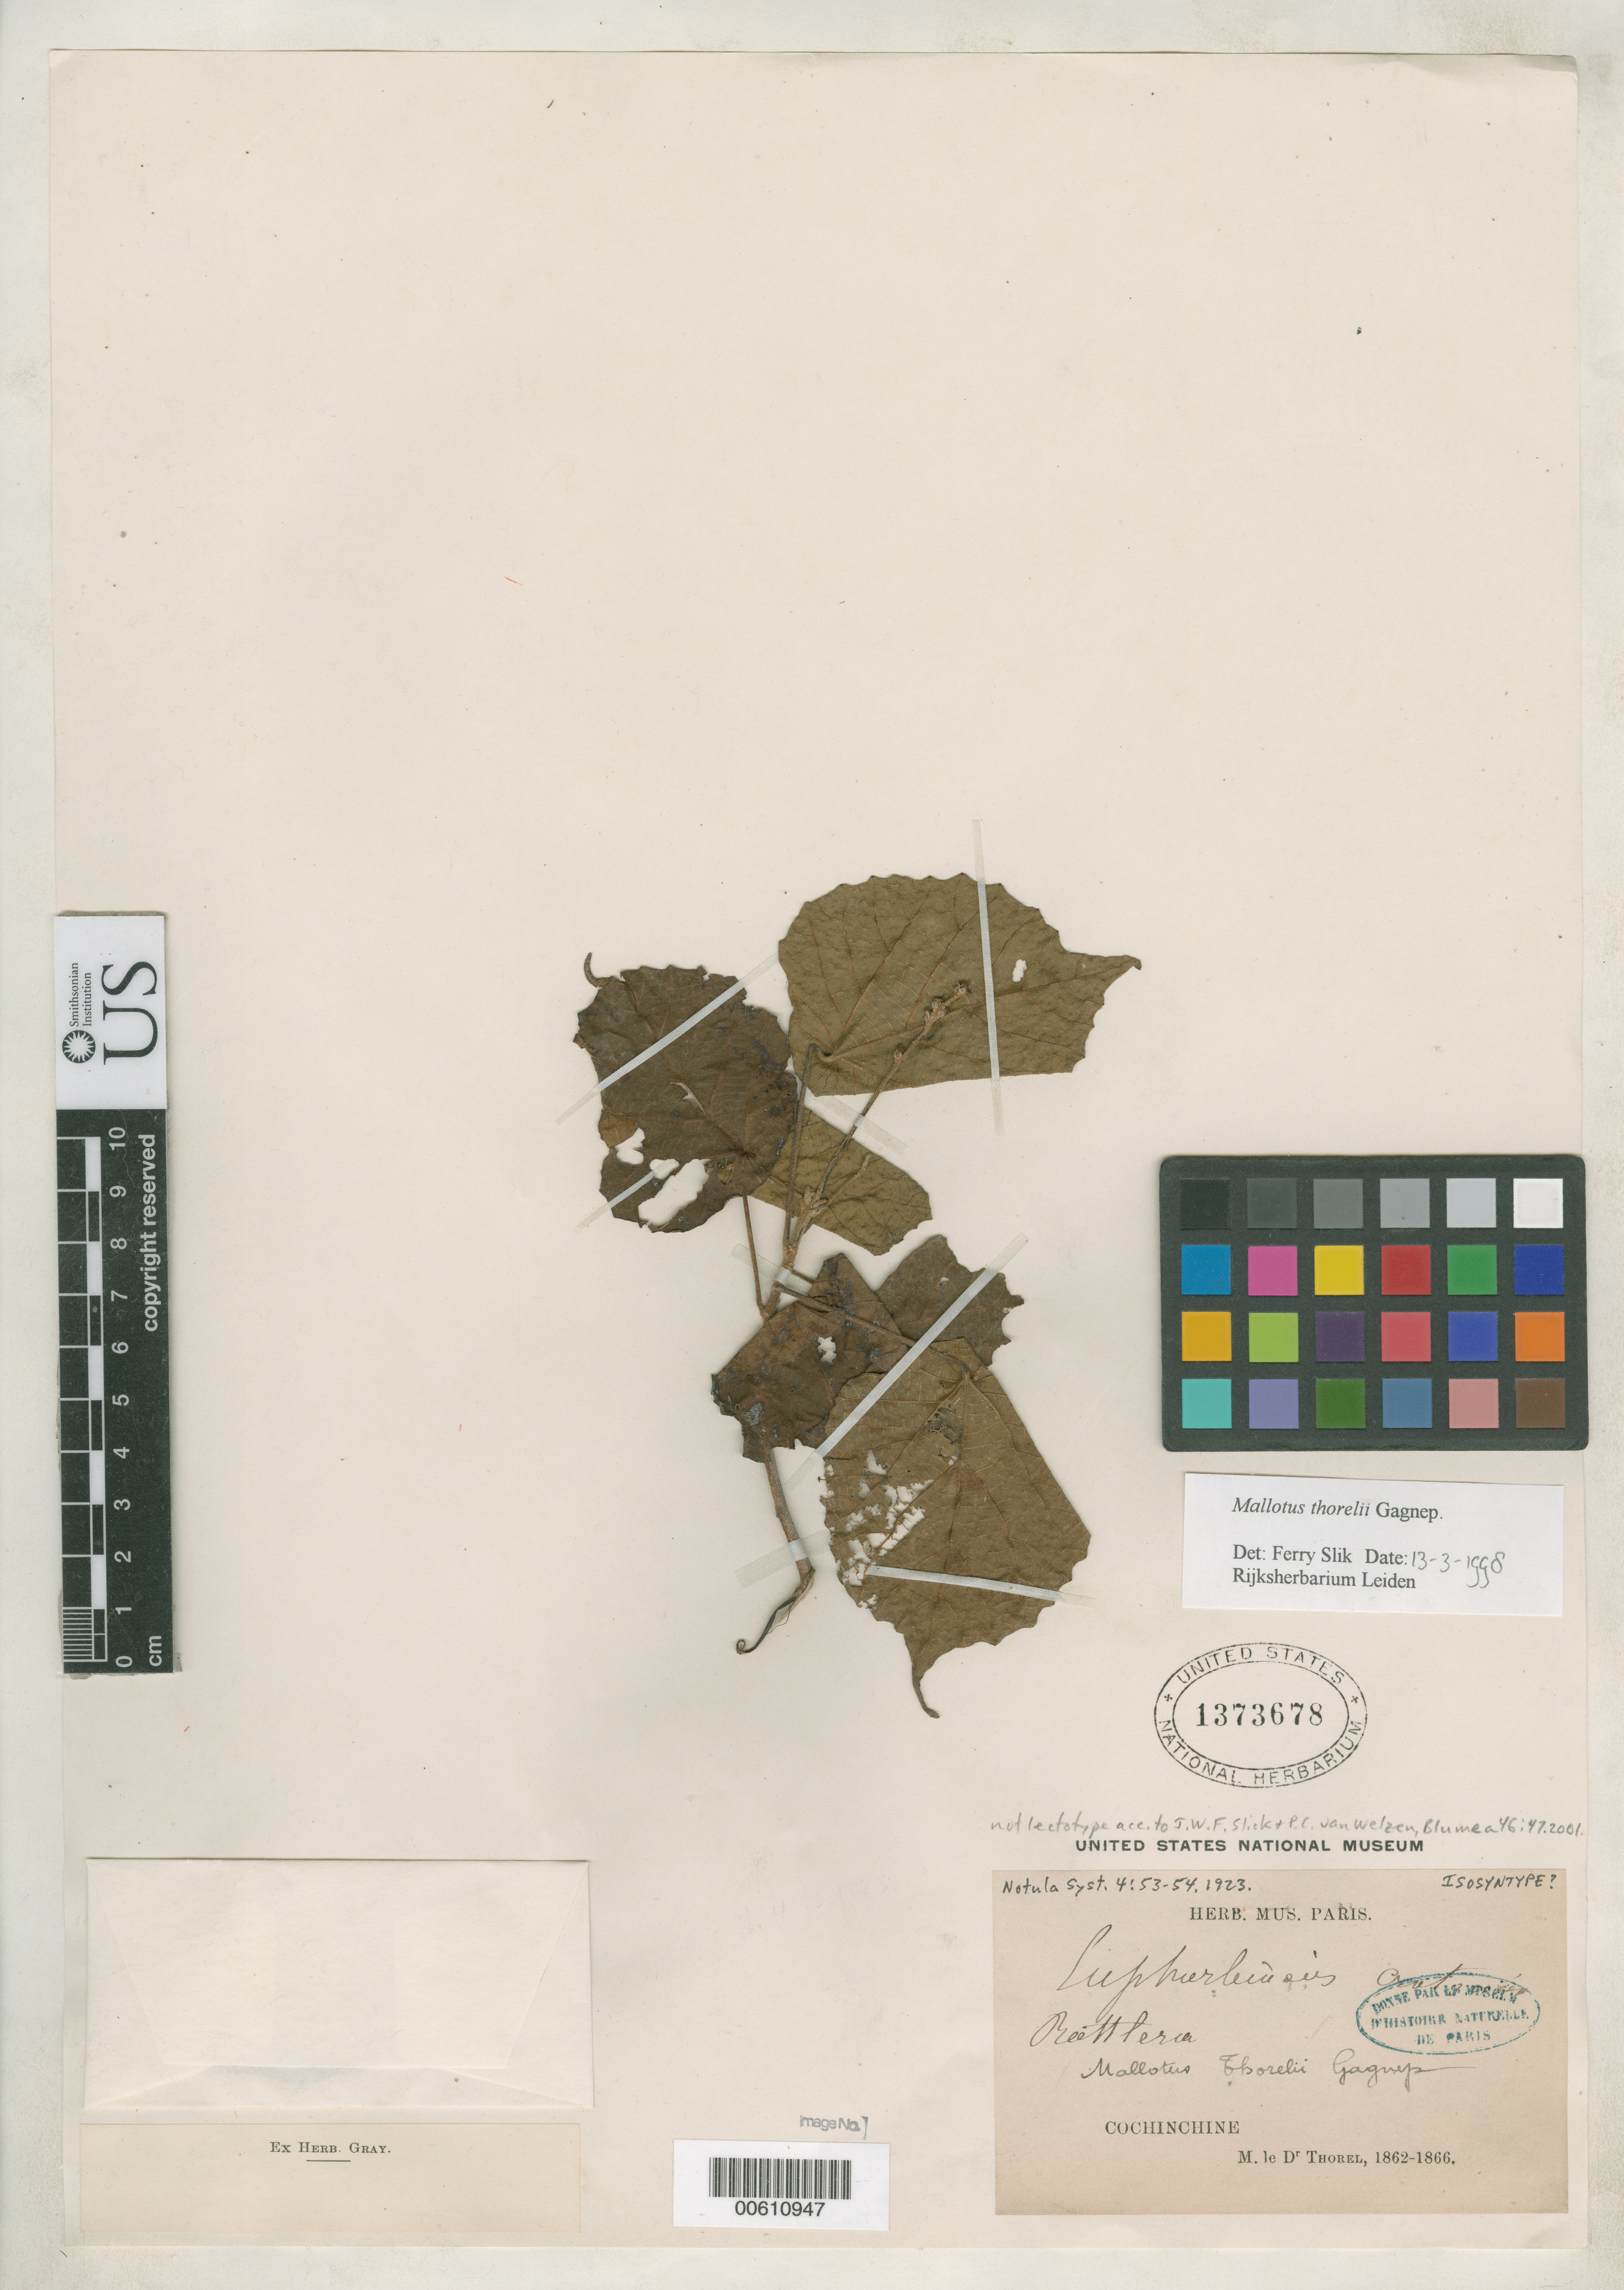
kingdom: Plantae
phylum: Tracheophyta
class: Magnoliopsida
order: Malpighiales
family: Euphorbiaceae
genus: Mallotus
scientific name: Mallotus thorelii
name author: Gagnep.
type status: Isosyntype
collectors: C. Thorel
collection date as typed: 1862 to -- --- 1866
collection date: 1862/1866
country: Vietnam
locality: Cochinchine.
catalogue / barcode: US 1373678